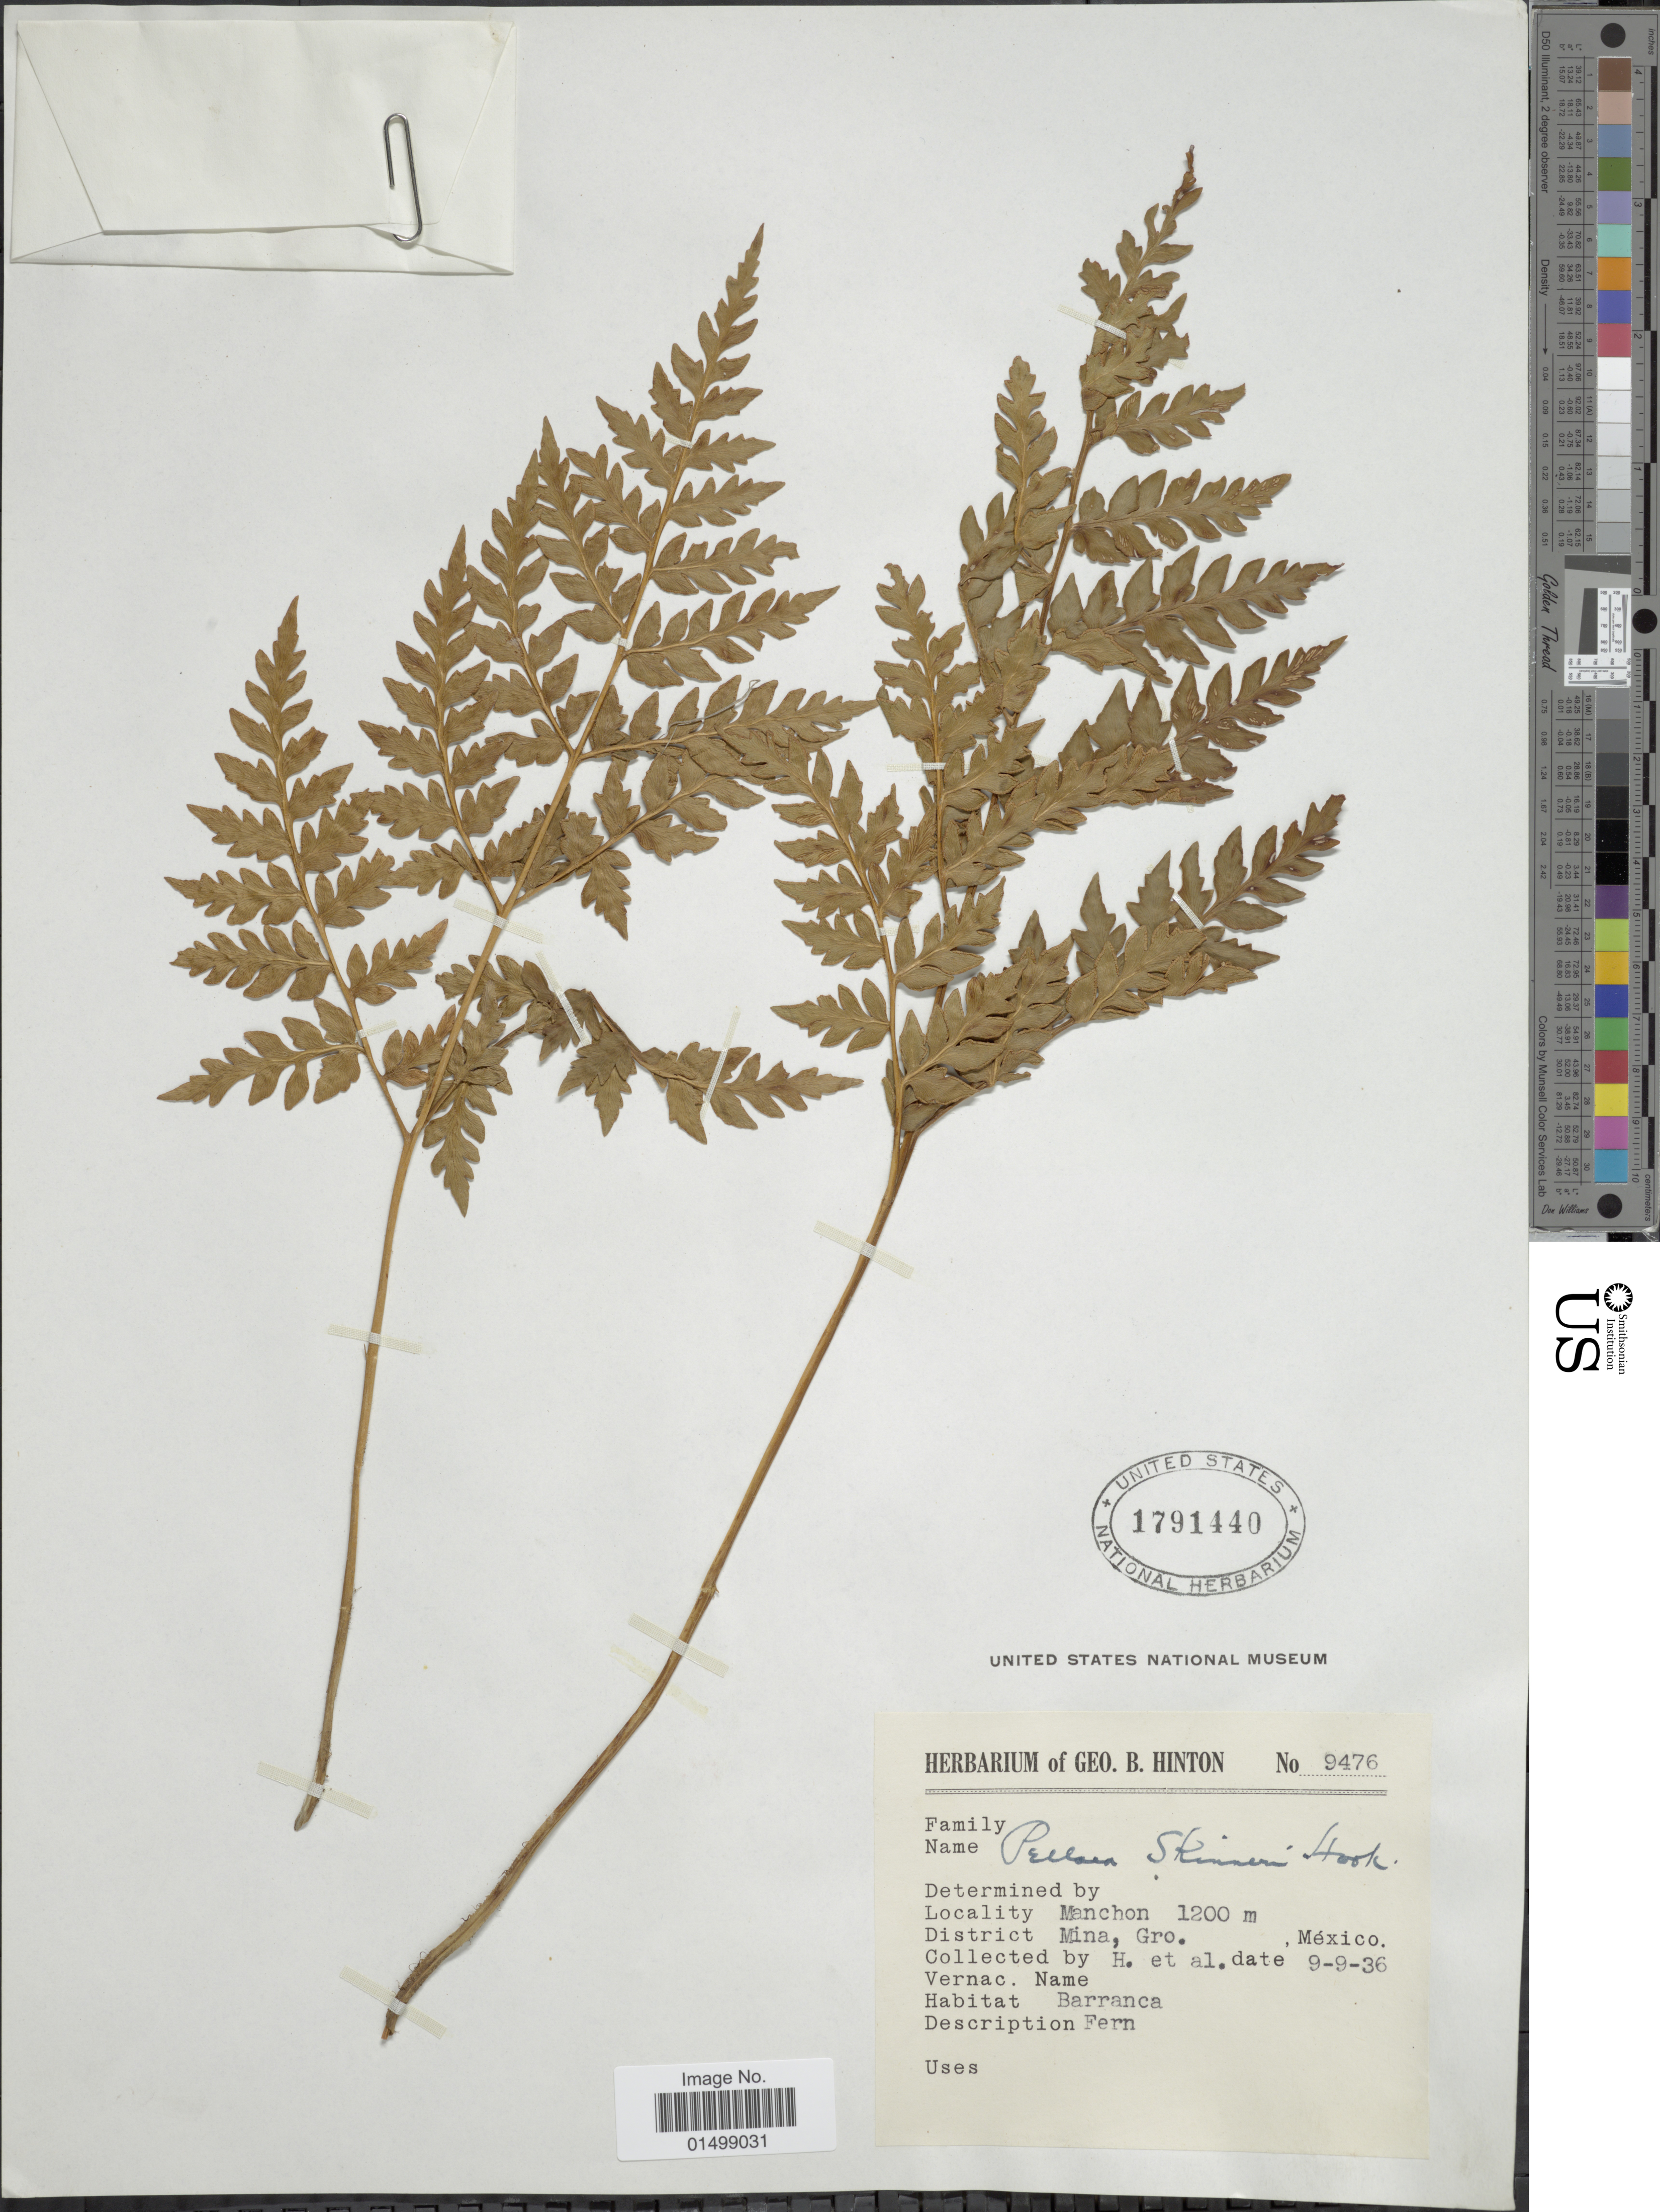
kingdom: Plantae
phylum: Tracheophyta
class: Polypodiopsida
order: Polypodiales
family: Pteridaceae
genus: Cheilanthes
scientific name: Cheilanthes skinneri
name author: (Hook.) T. Moore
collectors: G. B. Hinton & et al.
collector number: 9476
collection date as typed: Transcribed d/m/y: 9/9/36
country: Mexico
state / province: Guerrero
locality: Manchon. Mina, Gro. Barranca, Fern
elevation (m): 1200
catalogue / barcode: US 1791440